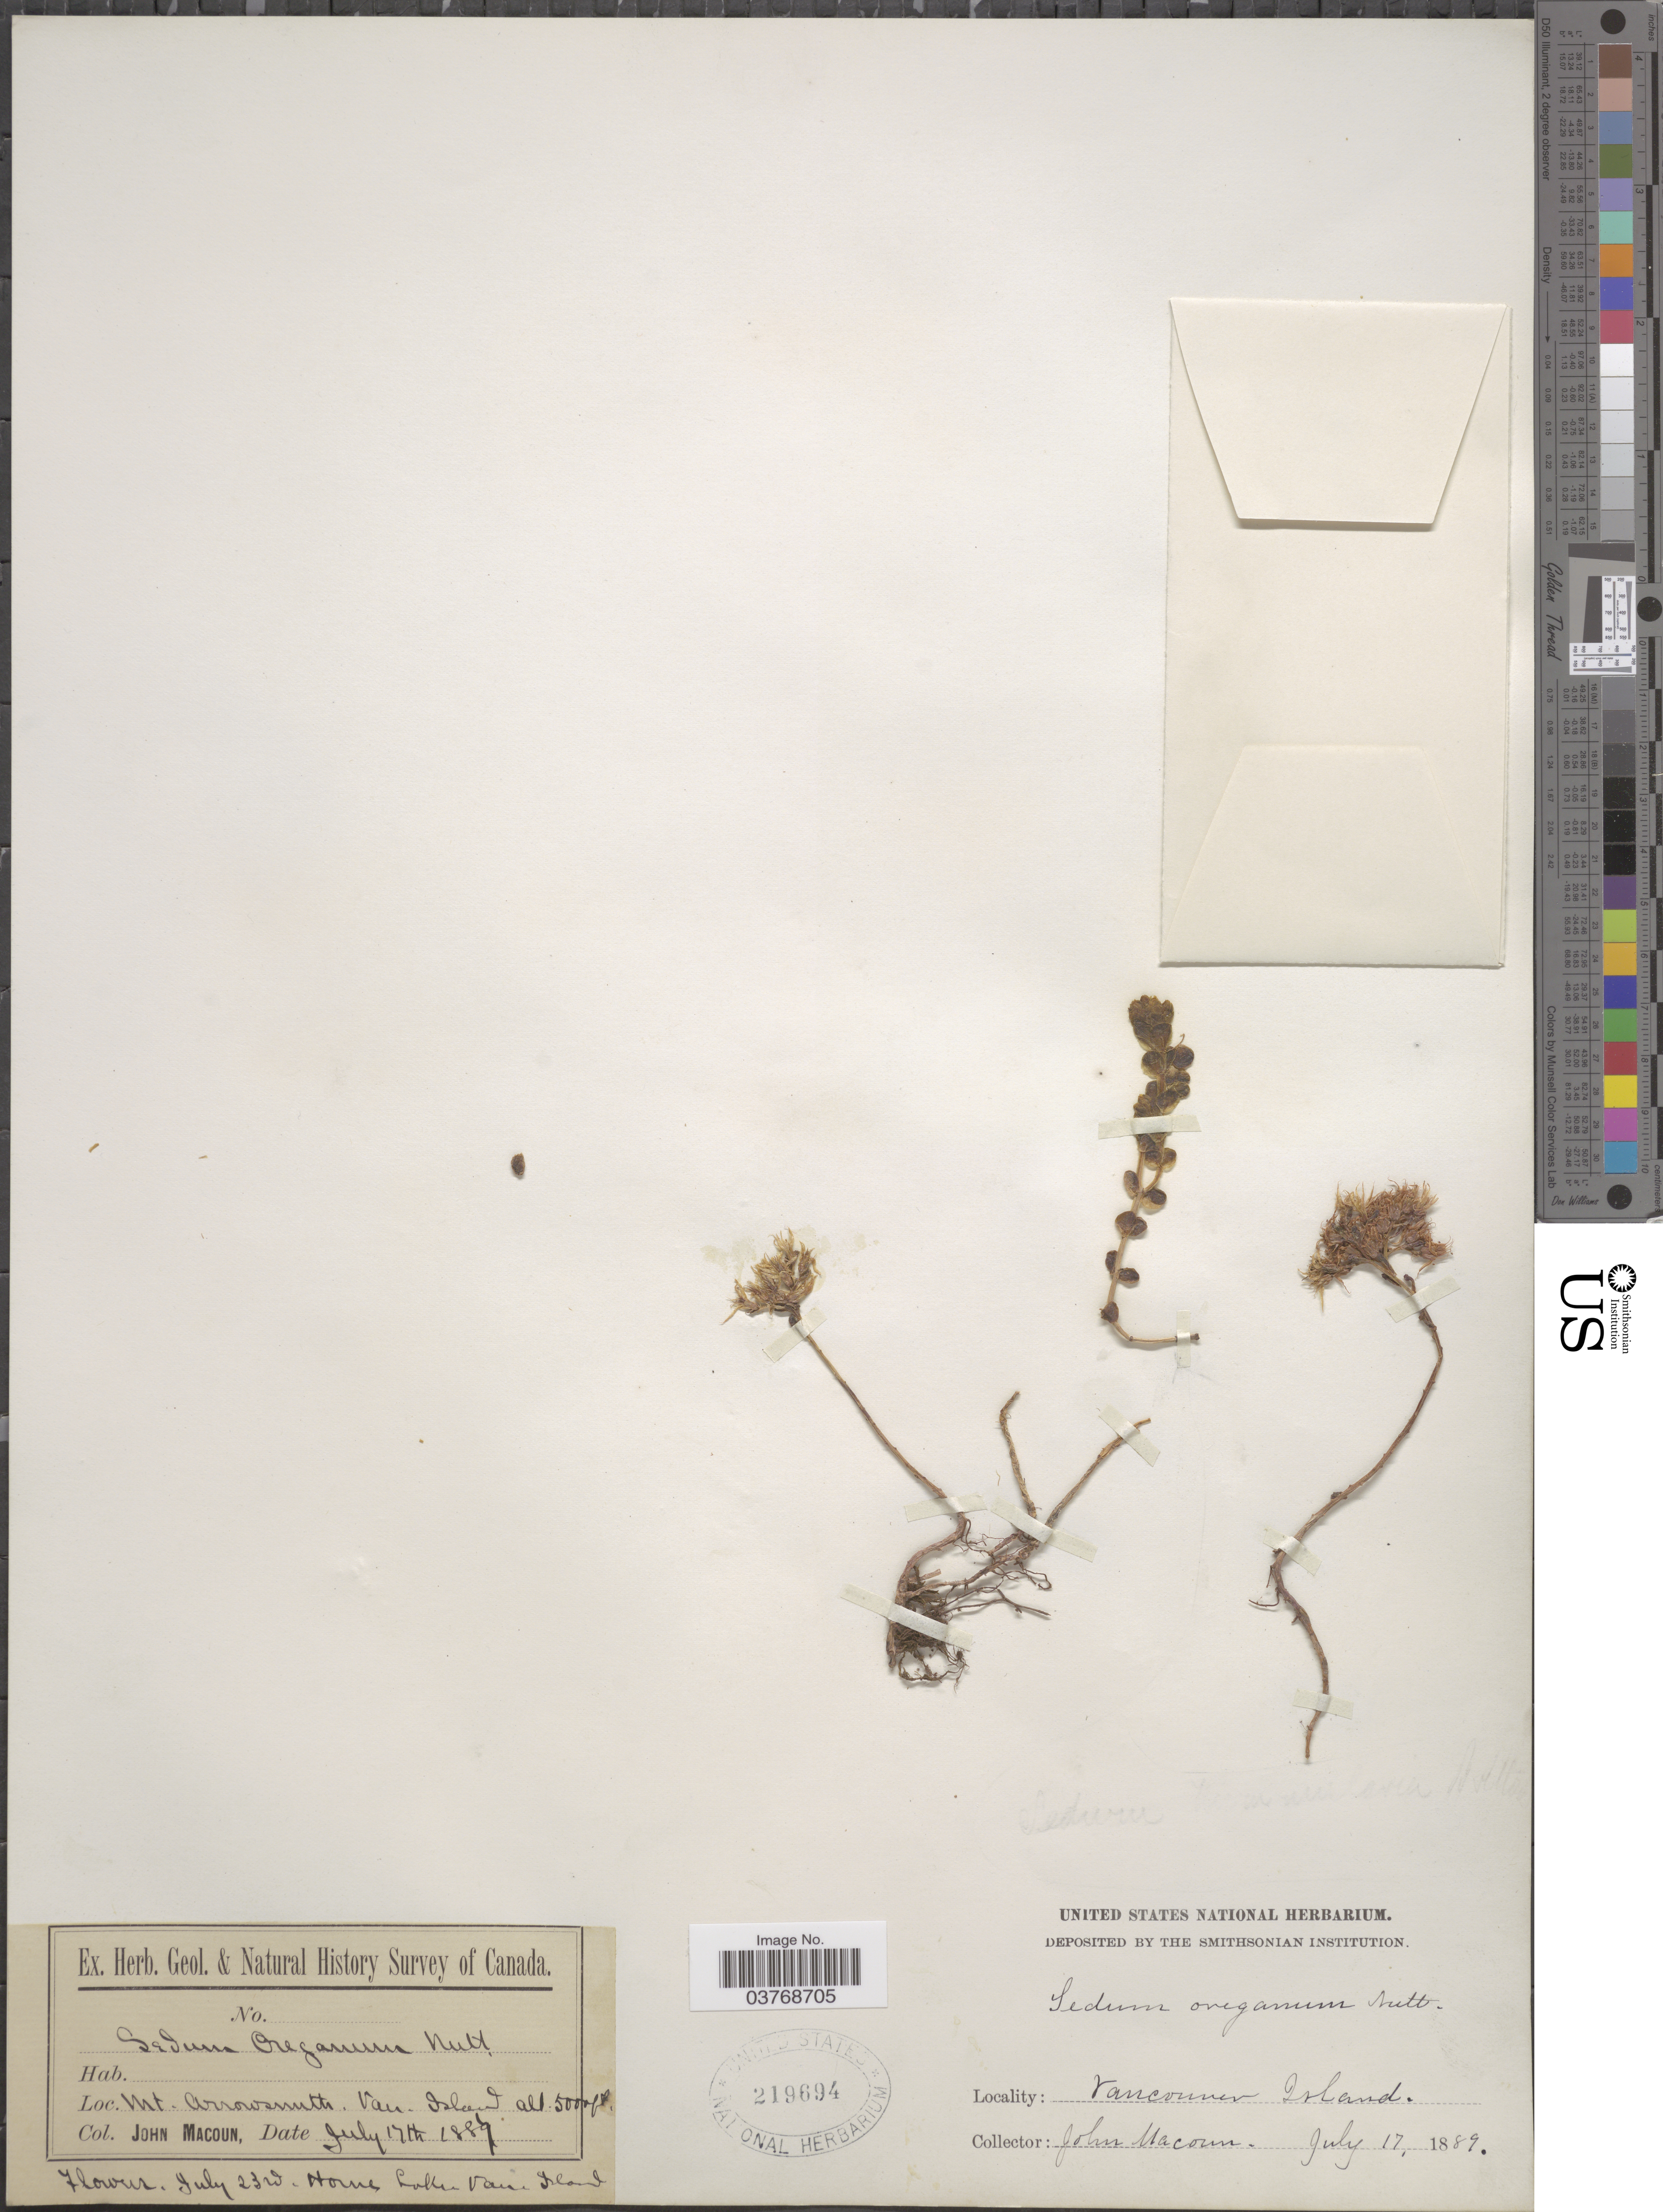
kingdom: Plantae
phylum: Tracheophyta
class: Magnoliopsida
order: Saxifragales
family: Crassulaceae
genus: Sedum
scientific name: Sedum oreganum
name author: Nutt.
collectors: J. Macoun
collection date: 1889-07-17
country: Canada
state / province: British Columbia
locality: Mt. Arrowsmith. Vancouver Island.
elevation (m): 1524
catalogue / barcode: US 219694